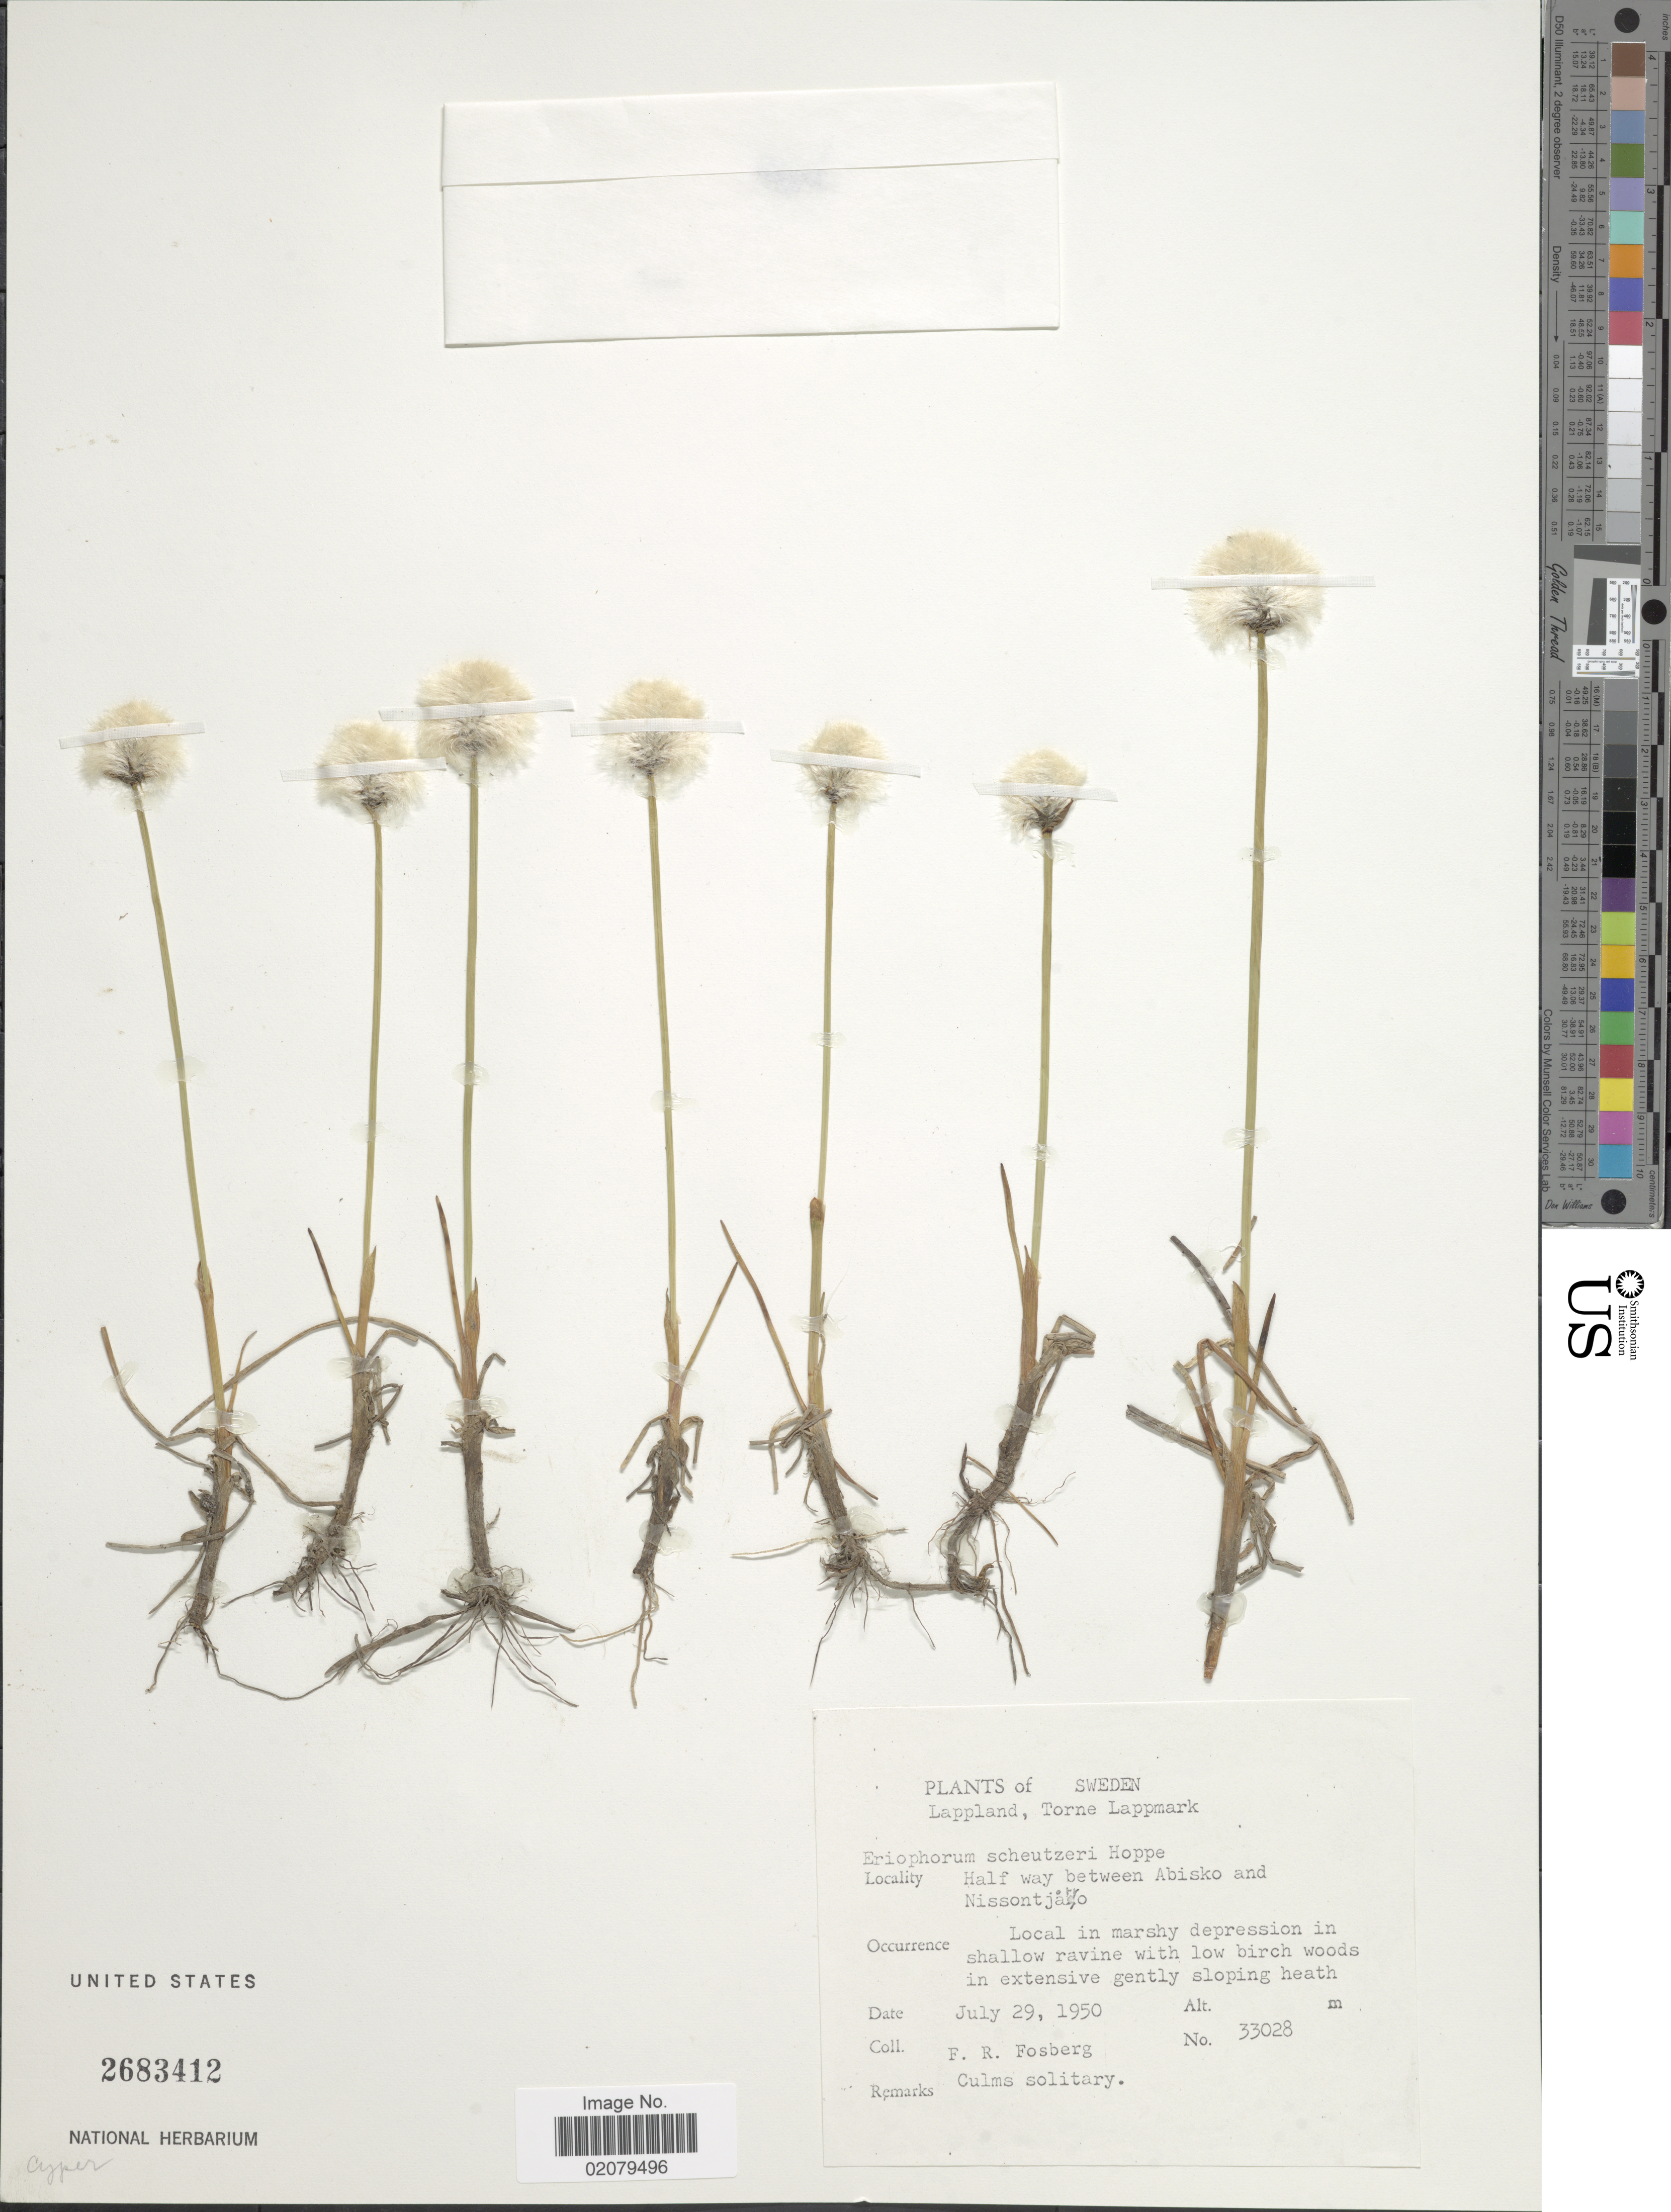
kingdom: Plantae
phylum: Tracheophyta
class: Liliopsida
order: Poales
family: Cyperaceae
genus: Eriophorum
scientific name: Eriophorum scheuchzeri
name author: Hoppe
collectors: F. R. Fosberg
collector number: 33028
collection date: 1950-07-29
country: Finland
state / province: Lappi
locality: Lappland, Torne Lappmark, Half way between Abisko and Nissontjako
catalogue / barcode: US 2683412